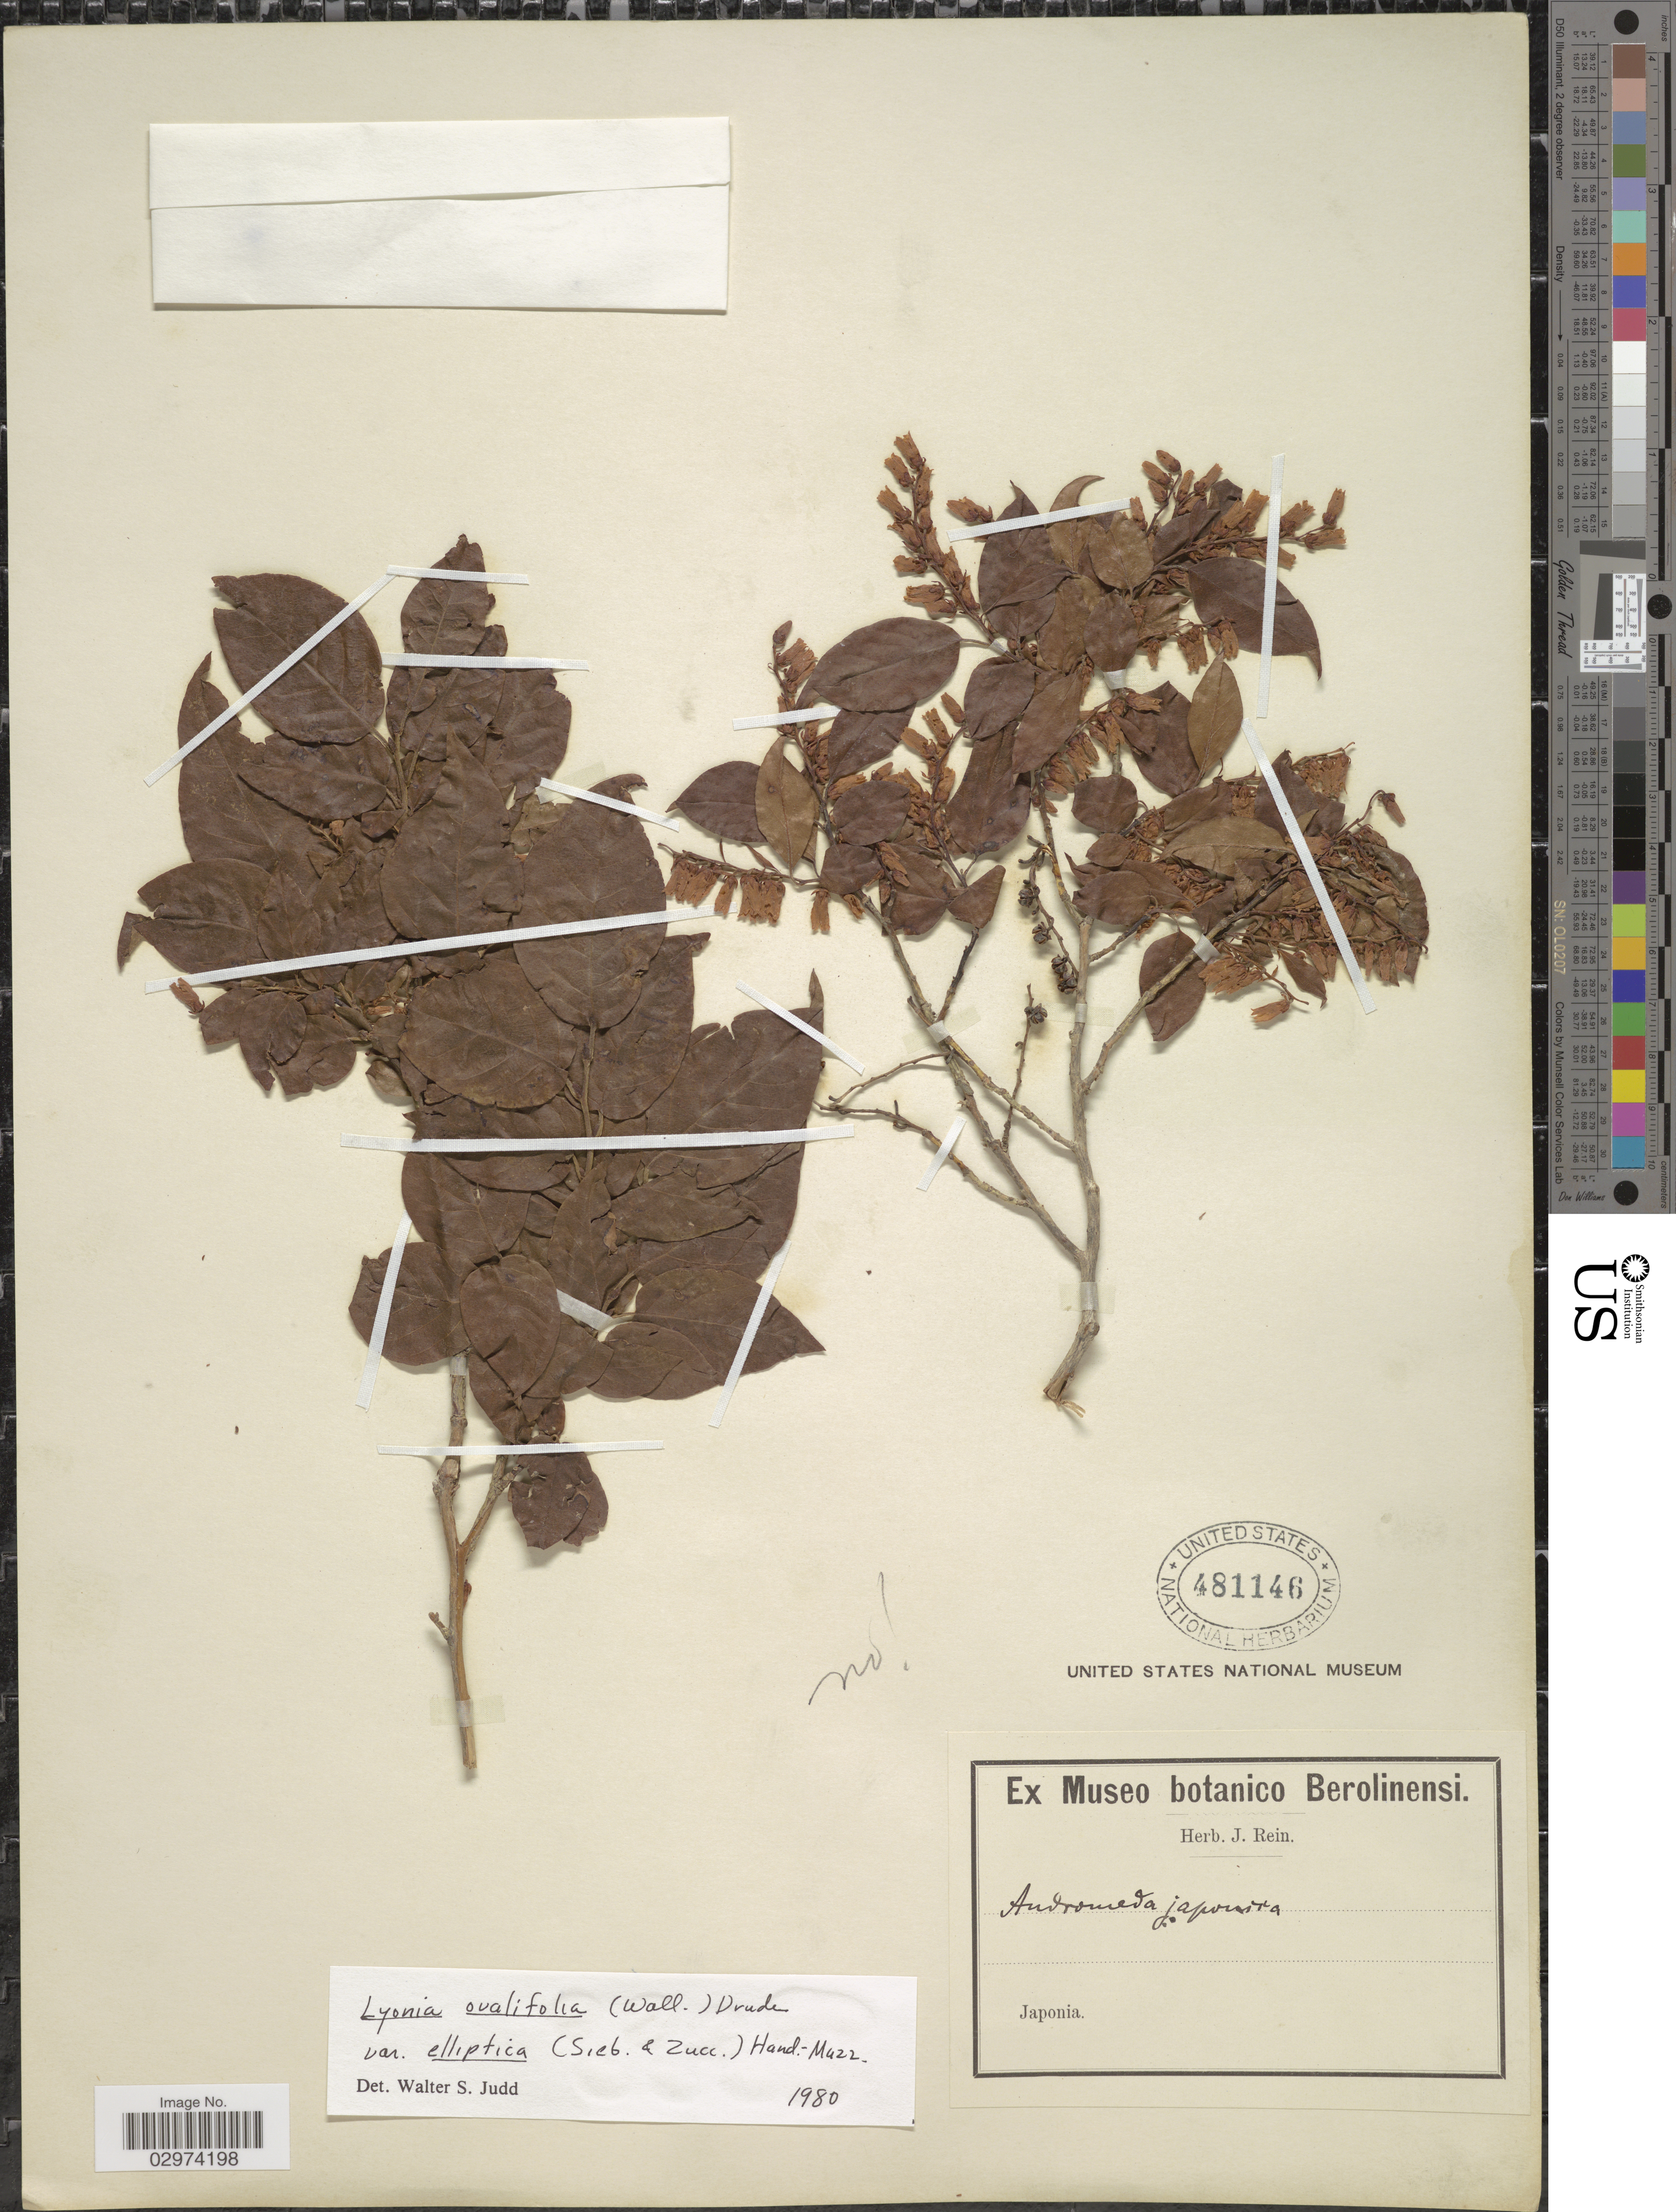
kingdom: Plantae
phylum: Tracheophyta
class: Magnoliopsida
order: Ericales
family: Ericaceae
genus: Lyonia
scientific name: Lyonia ovalifolia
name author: (Wall.) Drude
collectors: ex herb. J. Rein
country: Japan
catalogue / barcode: US 481146